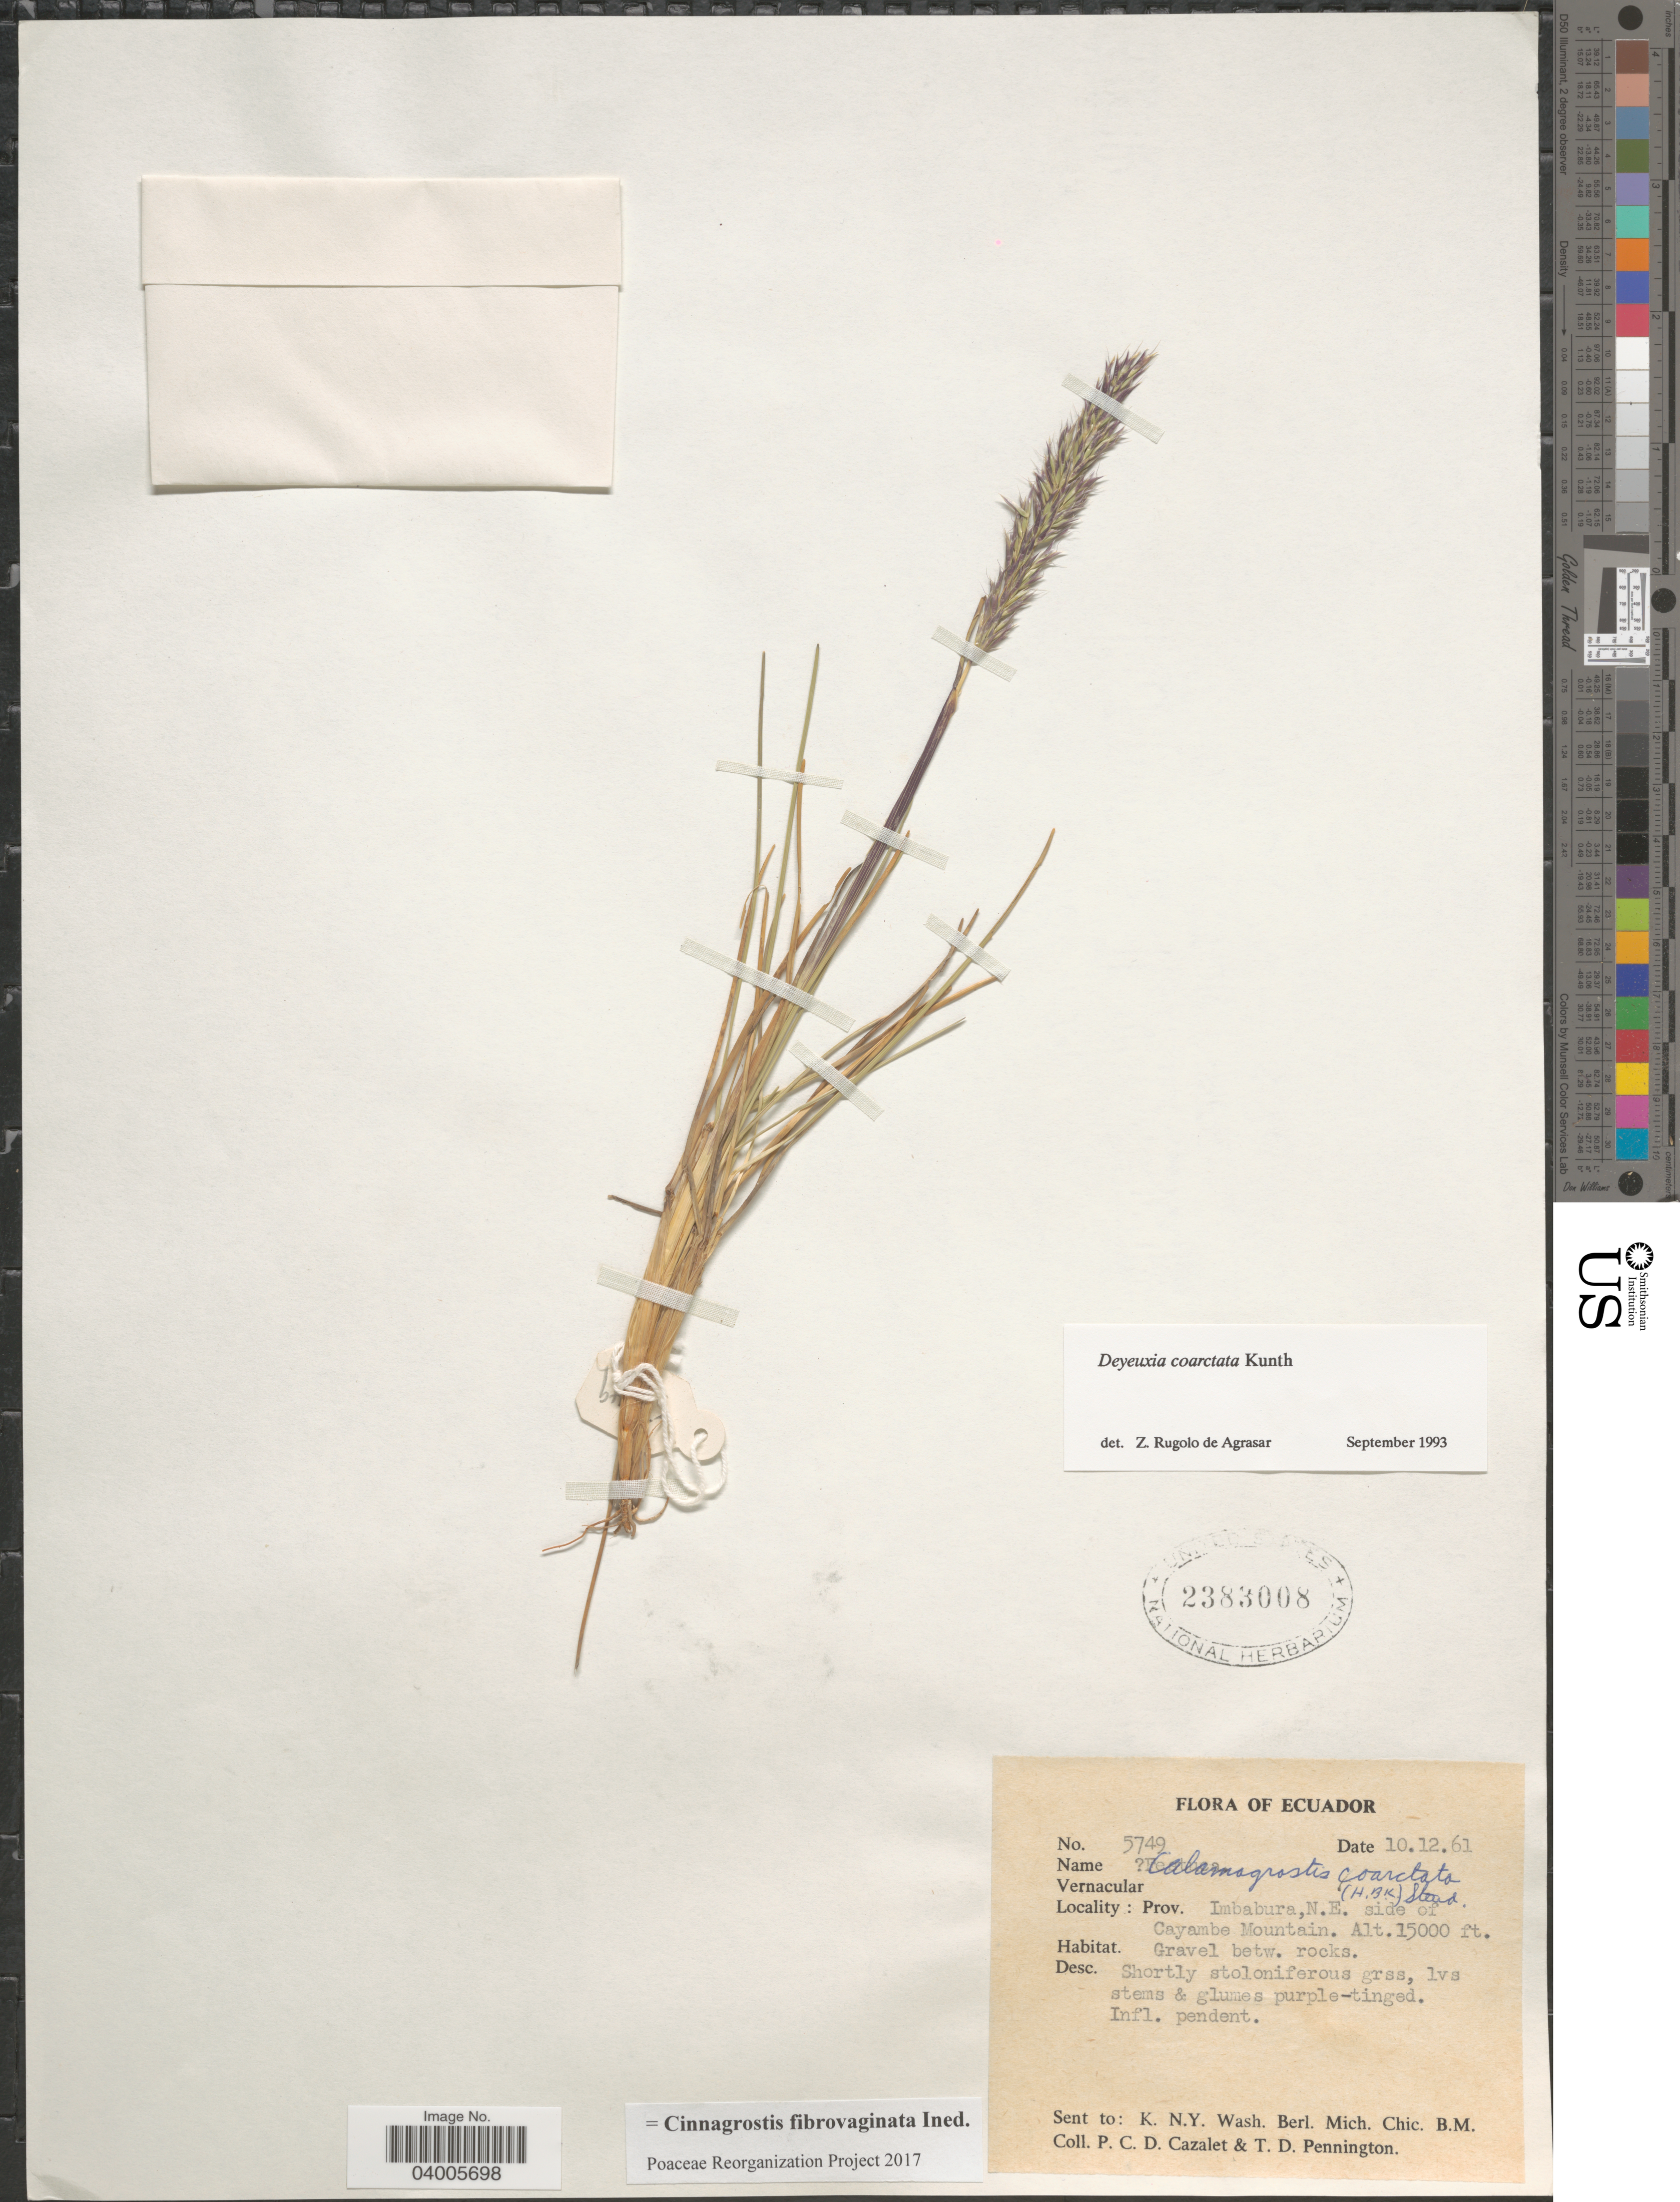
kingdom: Plantae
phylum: Tracheophyta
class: Liliopsida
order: Poales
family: Poaceae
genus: Cinnagrostis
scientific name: Cinnagrostis coarctata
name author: (Kunth) P.M. Peterson et al.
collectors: P. C. D. Cazalet & T. D. Pennington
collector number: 5749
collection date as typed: Transcribed d/m/y: 10/12/61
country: Ecuador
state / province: Imbabura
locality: N.E. side of Cayambe Mountain.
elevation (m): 4572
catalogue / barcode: US 2383008